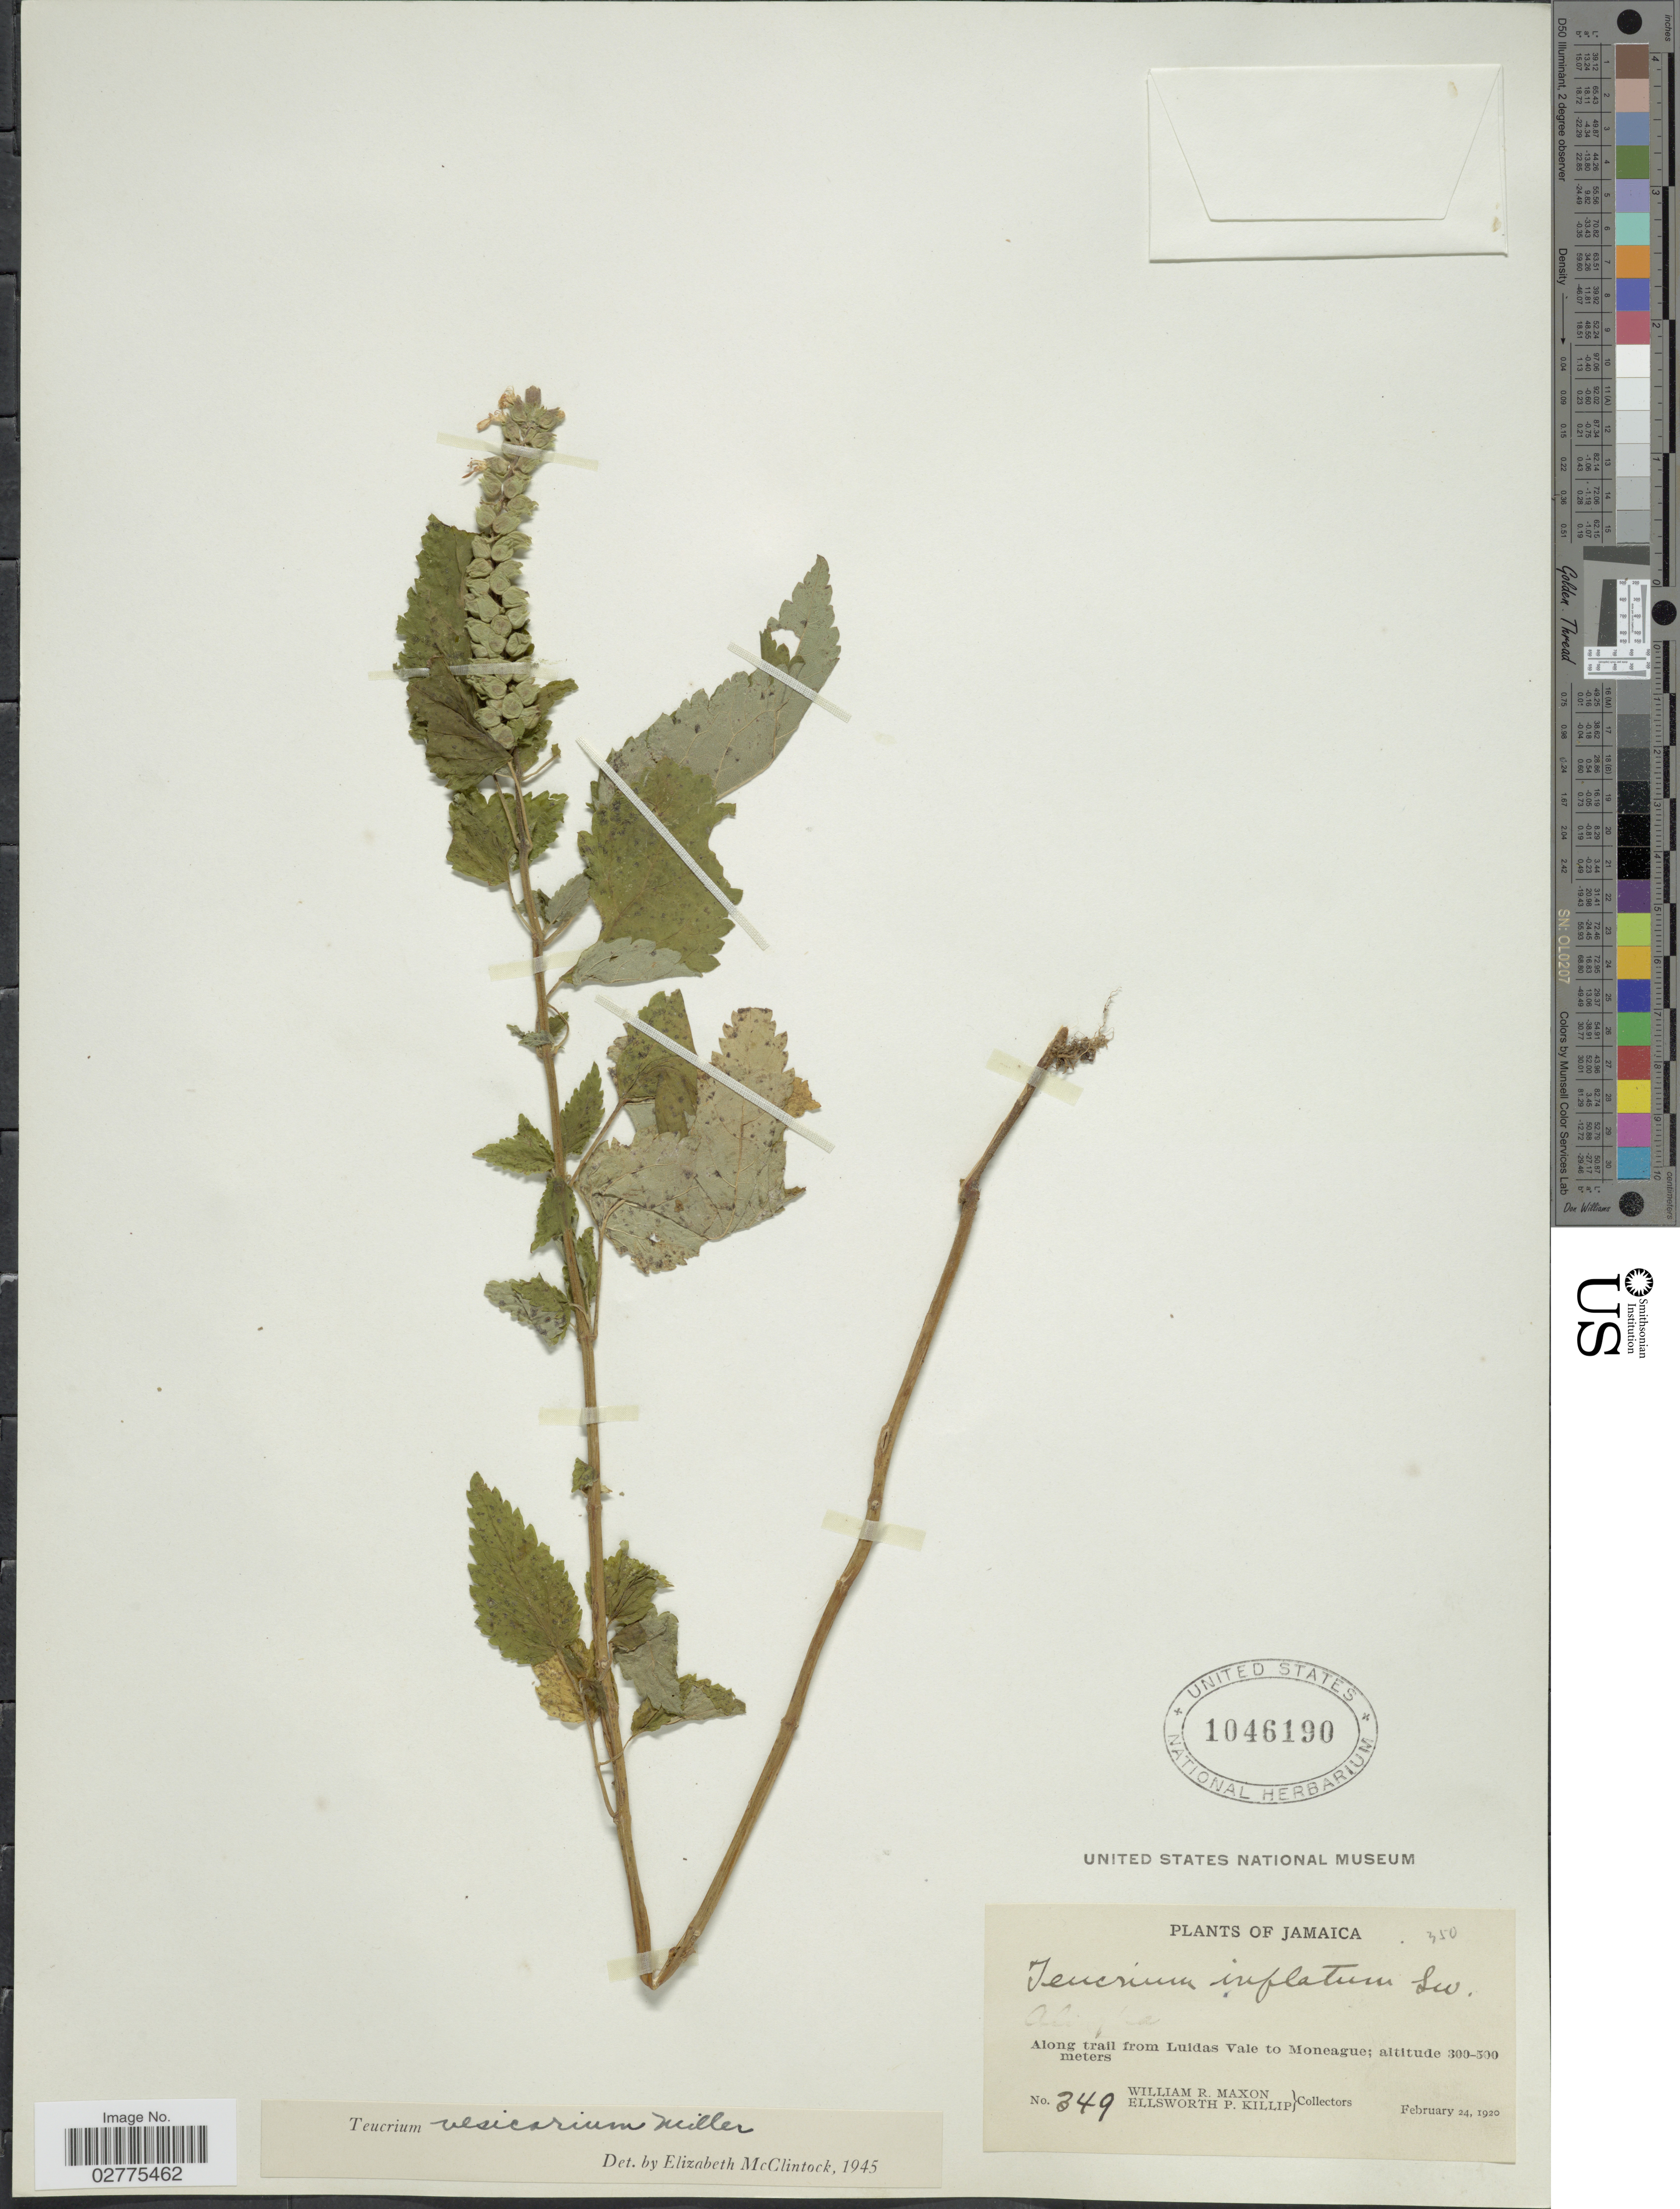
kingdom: Plantae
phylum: Tracheophyta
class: Magnoliopsida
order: Lamiales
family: Lamiaceae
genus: Teucrium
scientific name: Teucrium vesicarium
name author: Mill.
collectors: W. R. Maxon & E. P. Killip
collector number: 349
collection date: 1920-02-24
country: Jamaica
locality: Along trail from Luidas Vale to Moneague.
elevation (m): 300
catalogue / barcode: US 1046190